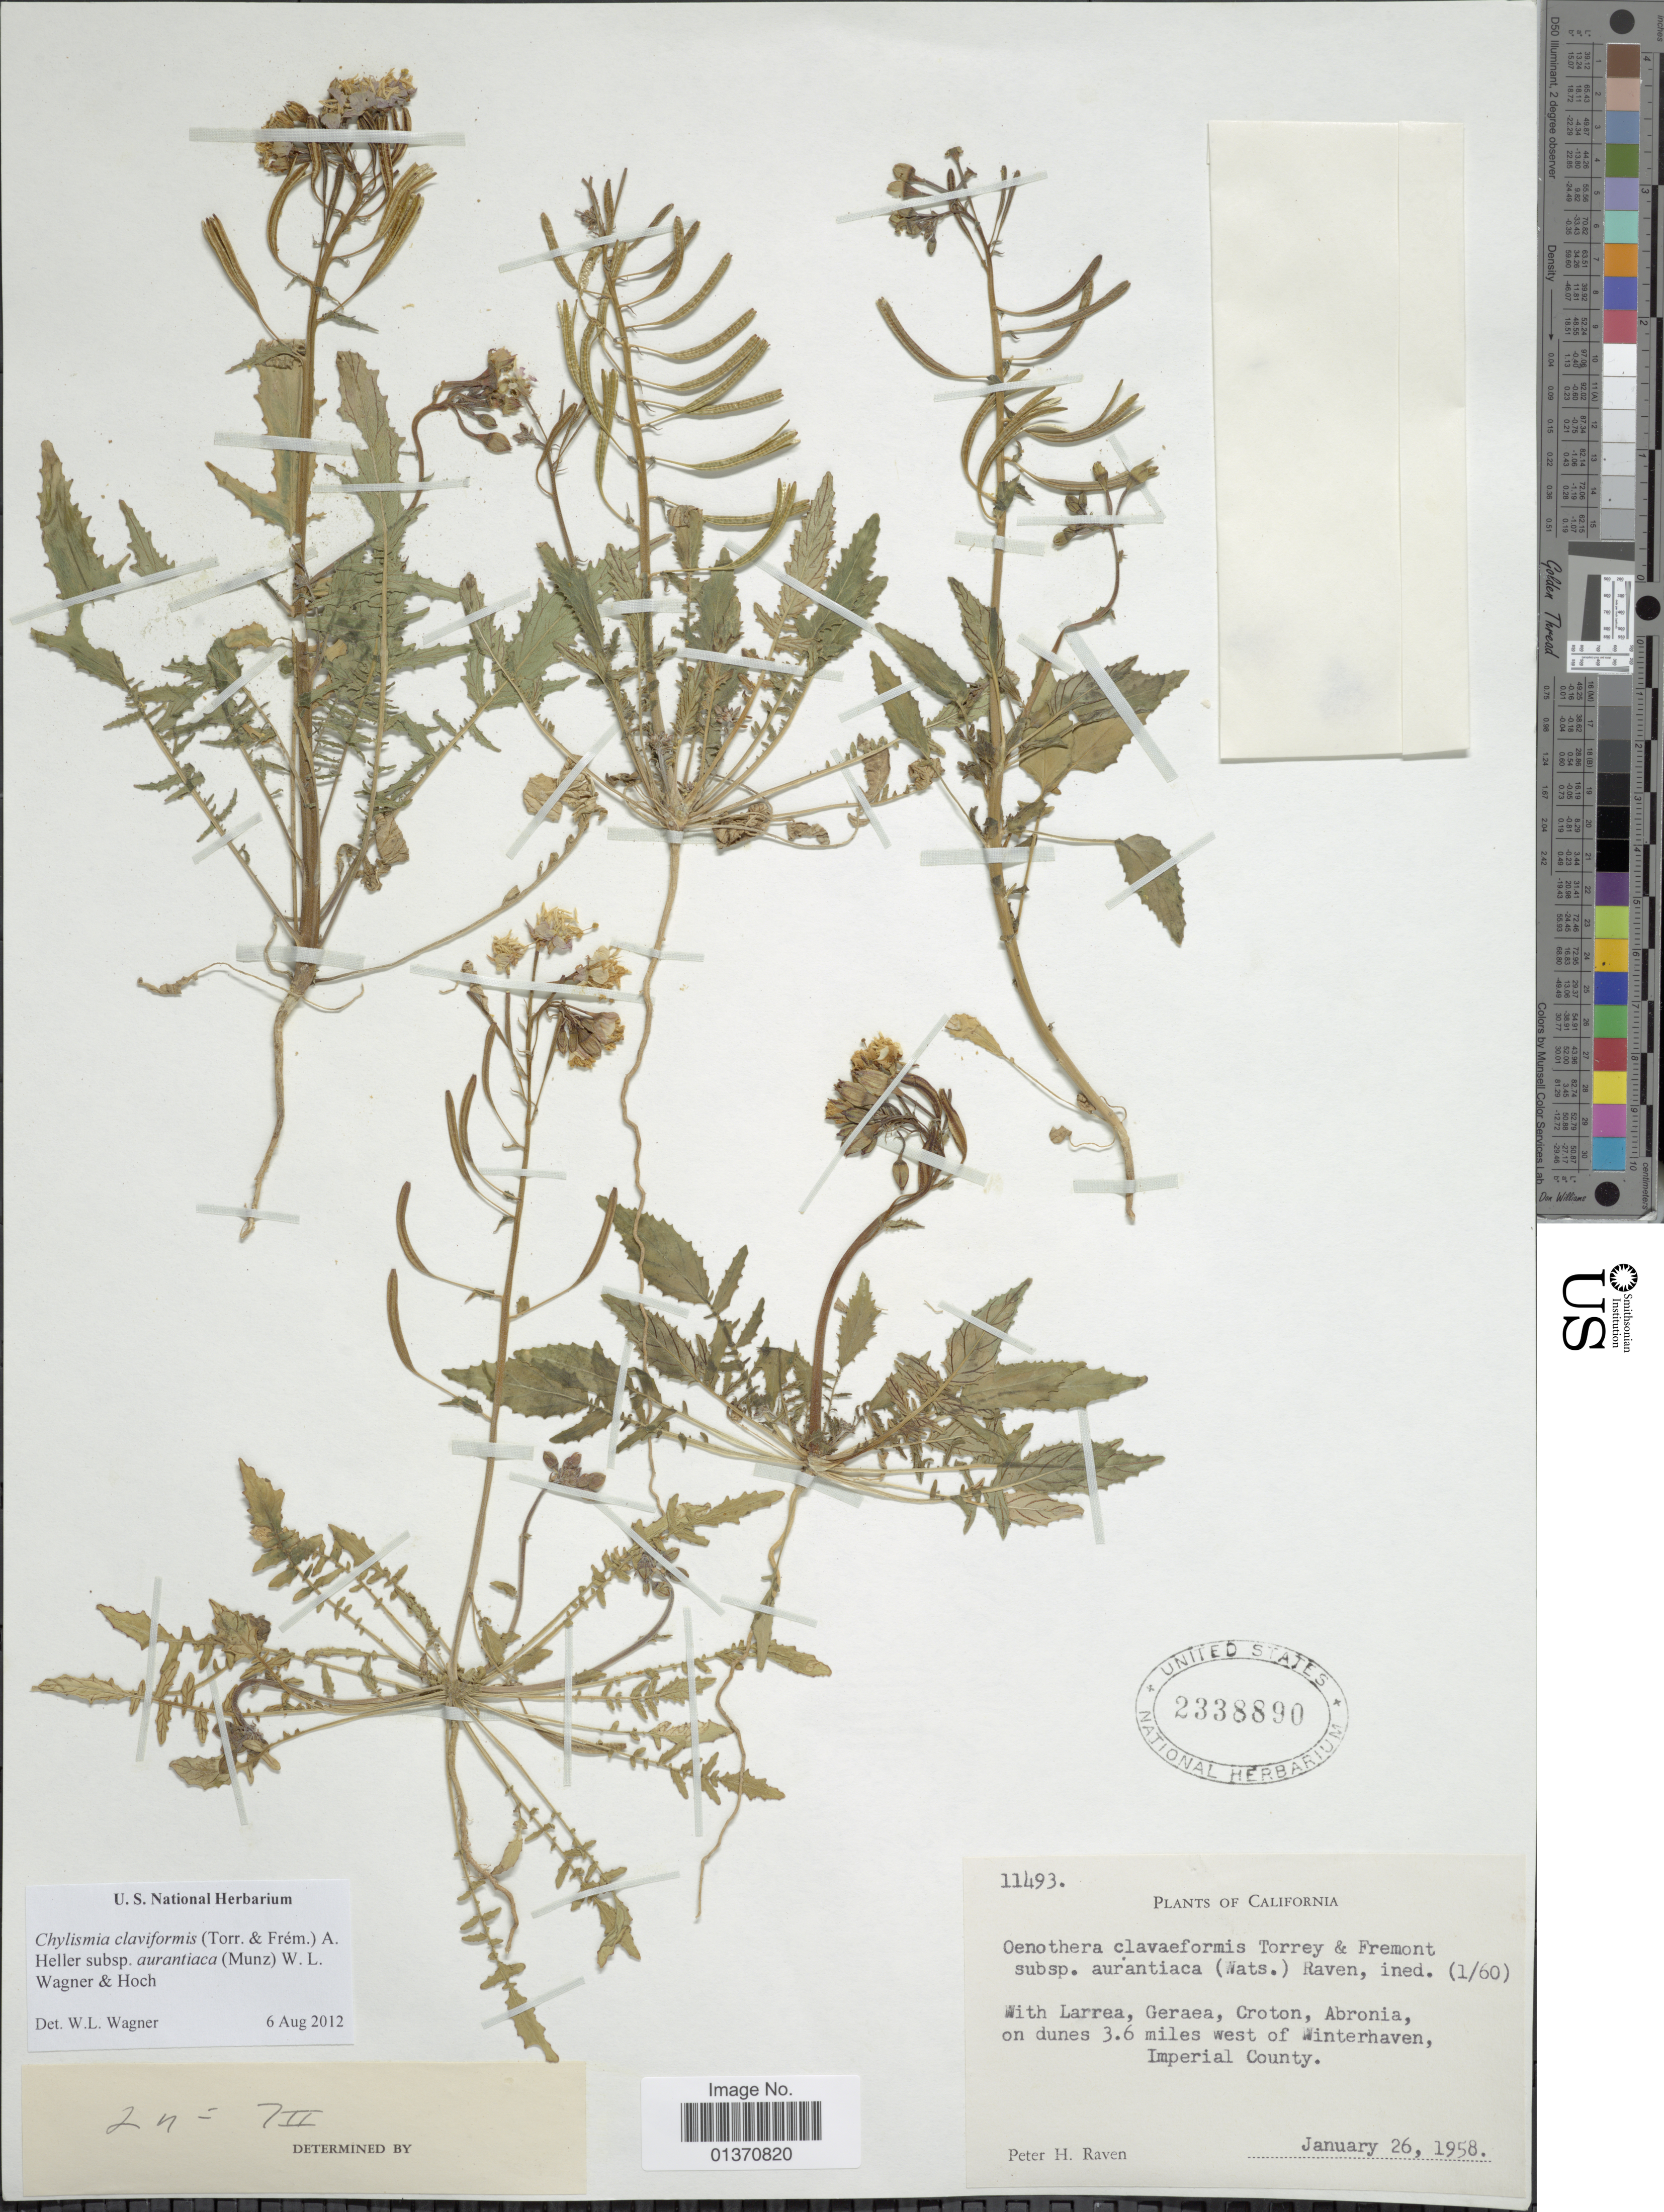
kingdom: Plantae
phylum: Tracheophyta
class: Magnoliopsida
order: Myrtales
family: Onagraceae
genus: Chylismia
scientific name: Chylismia claviformis subsp. aurantiaca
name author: (Munz) W.L. Wagner & Hoch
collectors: P. H. Raven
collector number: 11493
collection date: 1958-01-26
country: United States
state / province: California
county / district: Imperial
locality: On dunes 3.6 miles west of Winterhaven, Imperial County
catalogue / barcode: US 2338890